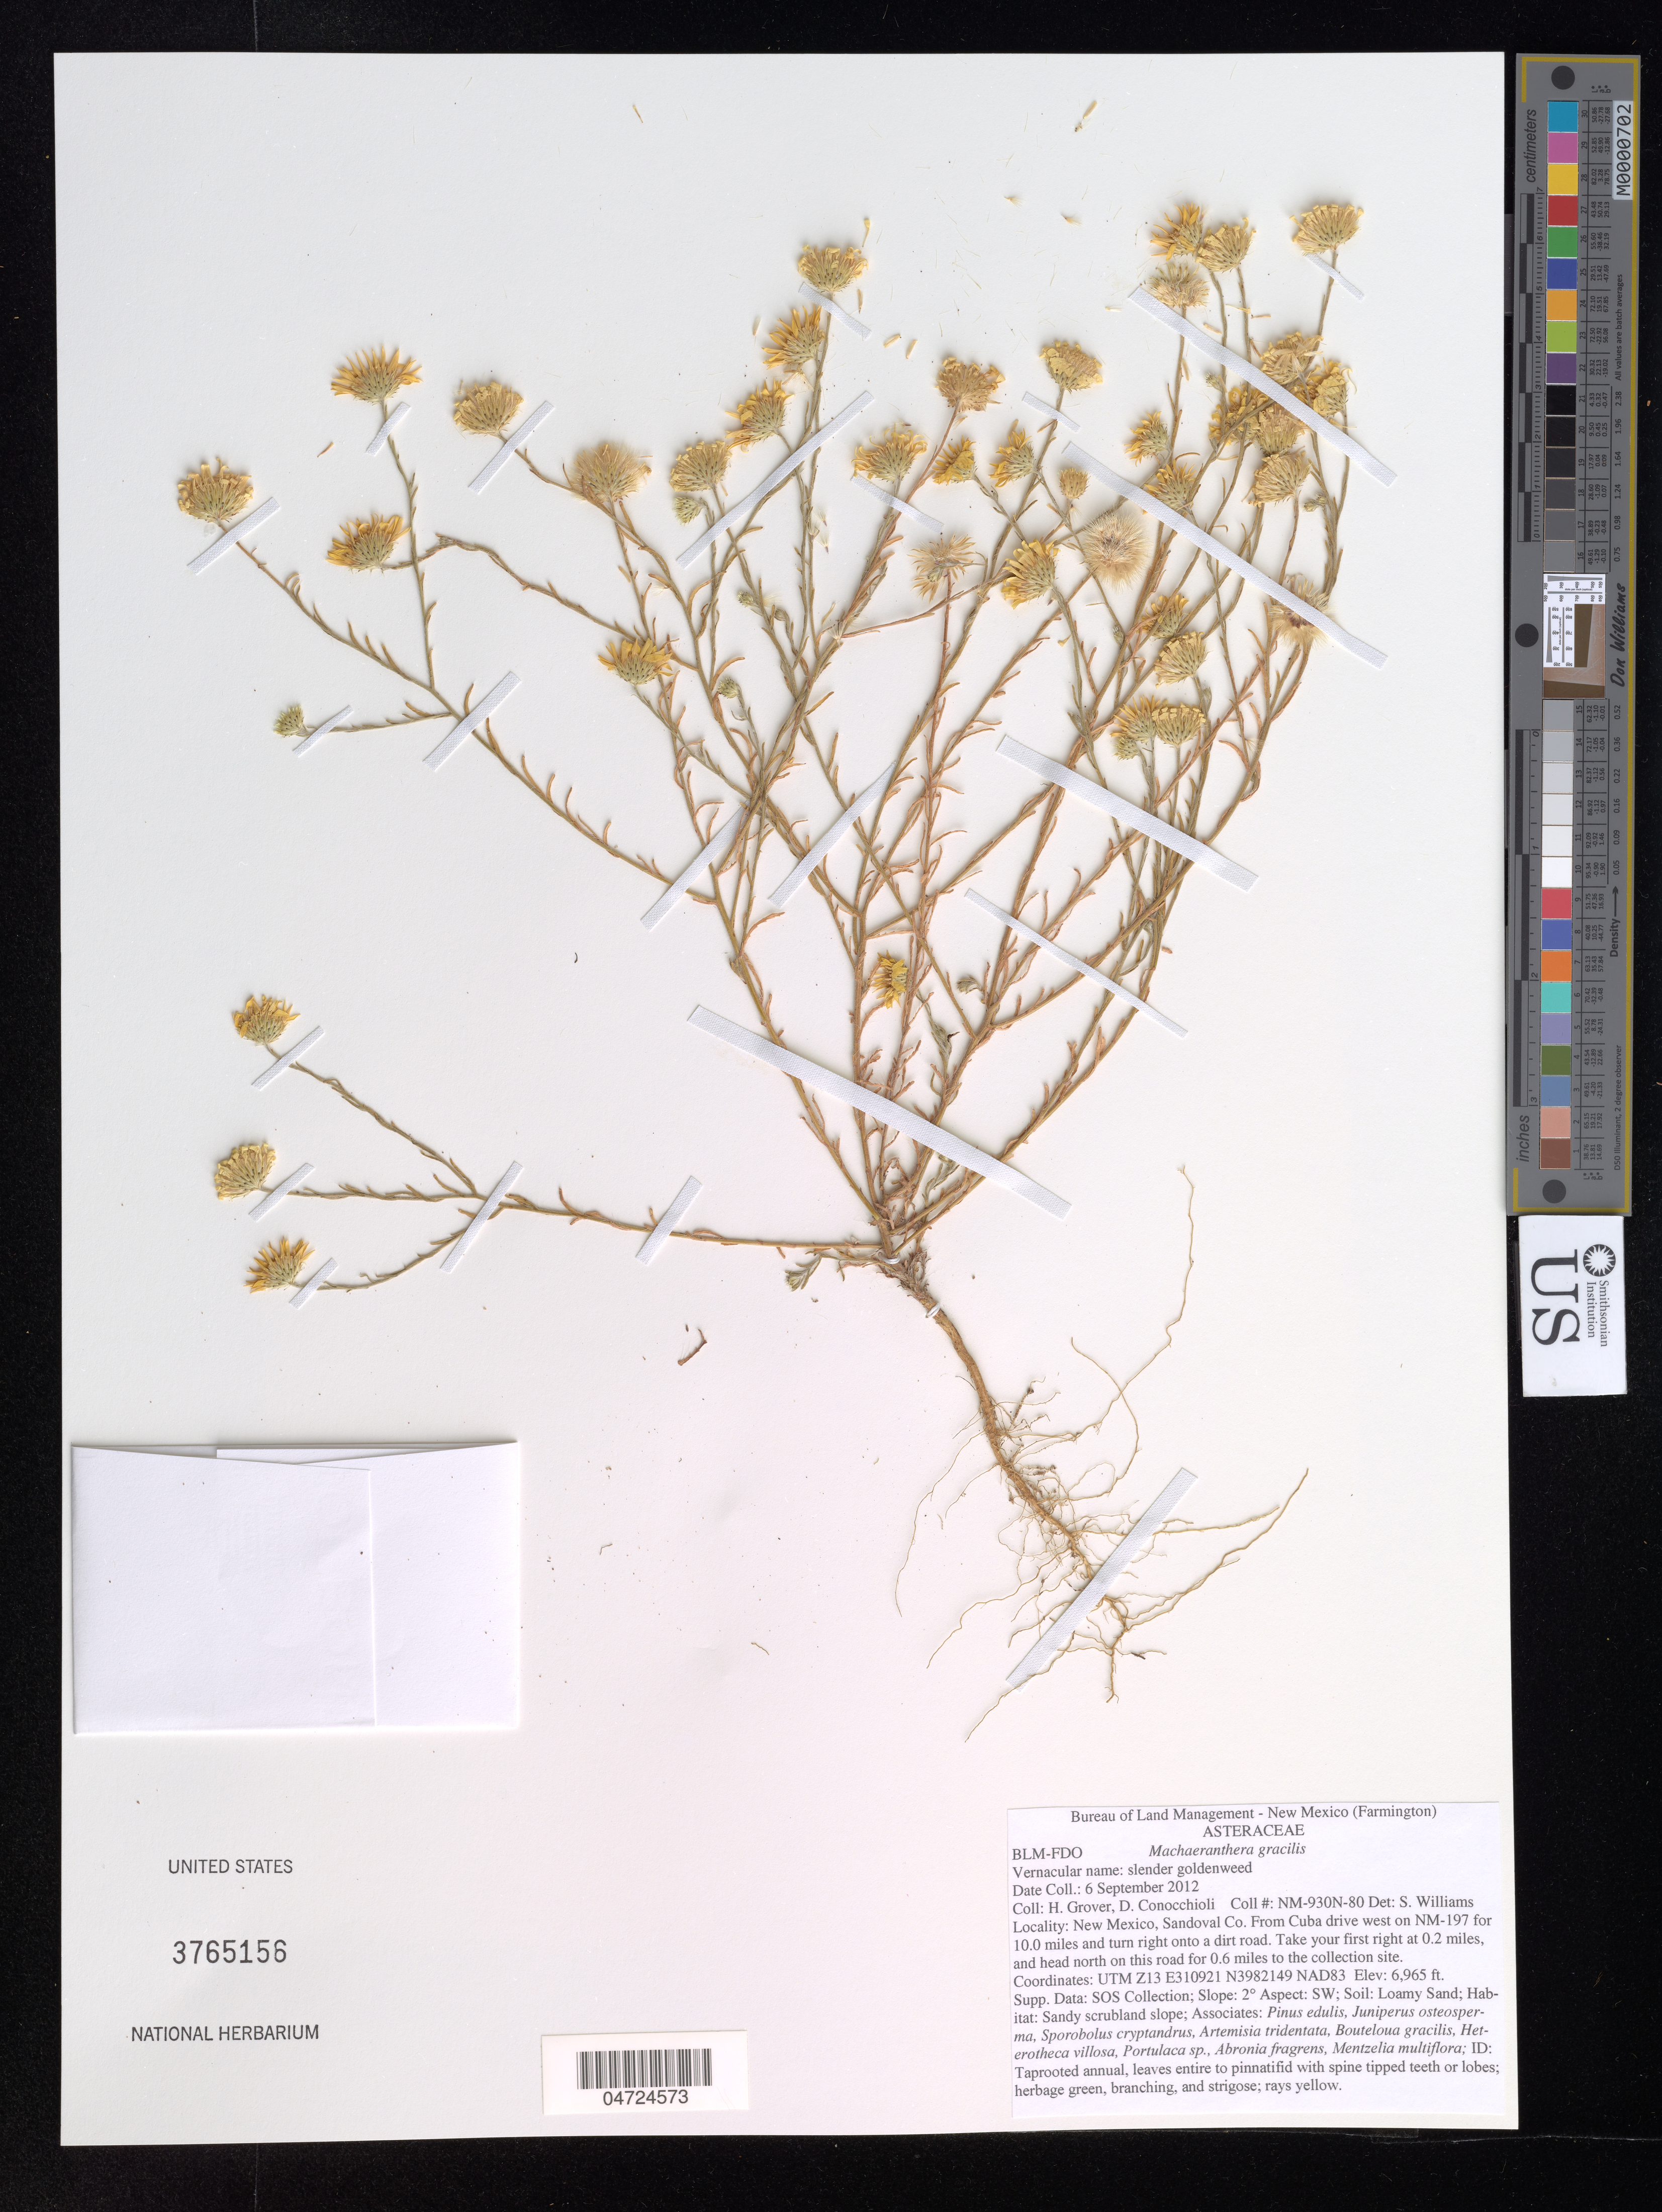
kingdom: Plantae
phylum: Tracheophyta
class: Magnoliopsida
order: Asterales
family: Asteraceae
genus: Machaeranthera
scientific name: Machaeranthera gracilis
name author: (Nutt.) Shinners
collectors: H. Grover & D. Conocchioli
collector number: NM-930N-80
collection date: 2012-09-06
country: United States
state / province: New Mexico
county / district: Sandoval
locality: Sandoval Co. From Cuba drive west on NM-197 for 10.0 miles and turn right onto a dirt road. Take your first right at 0.2 miles, and head north on this road for 0.6 miles to the collection site. UTM Z13. NAD83.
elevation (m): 2123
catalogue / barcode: US 3765156